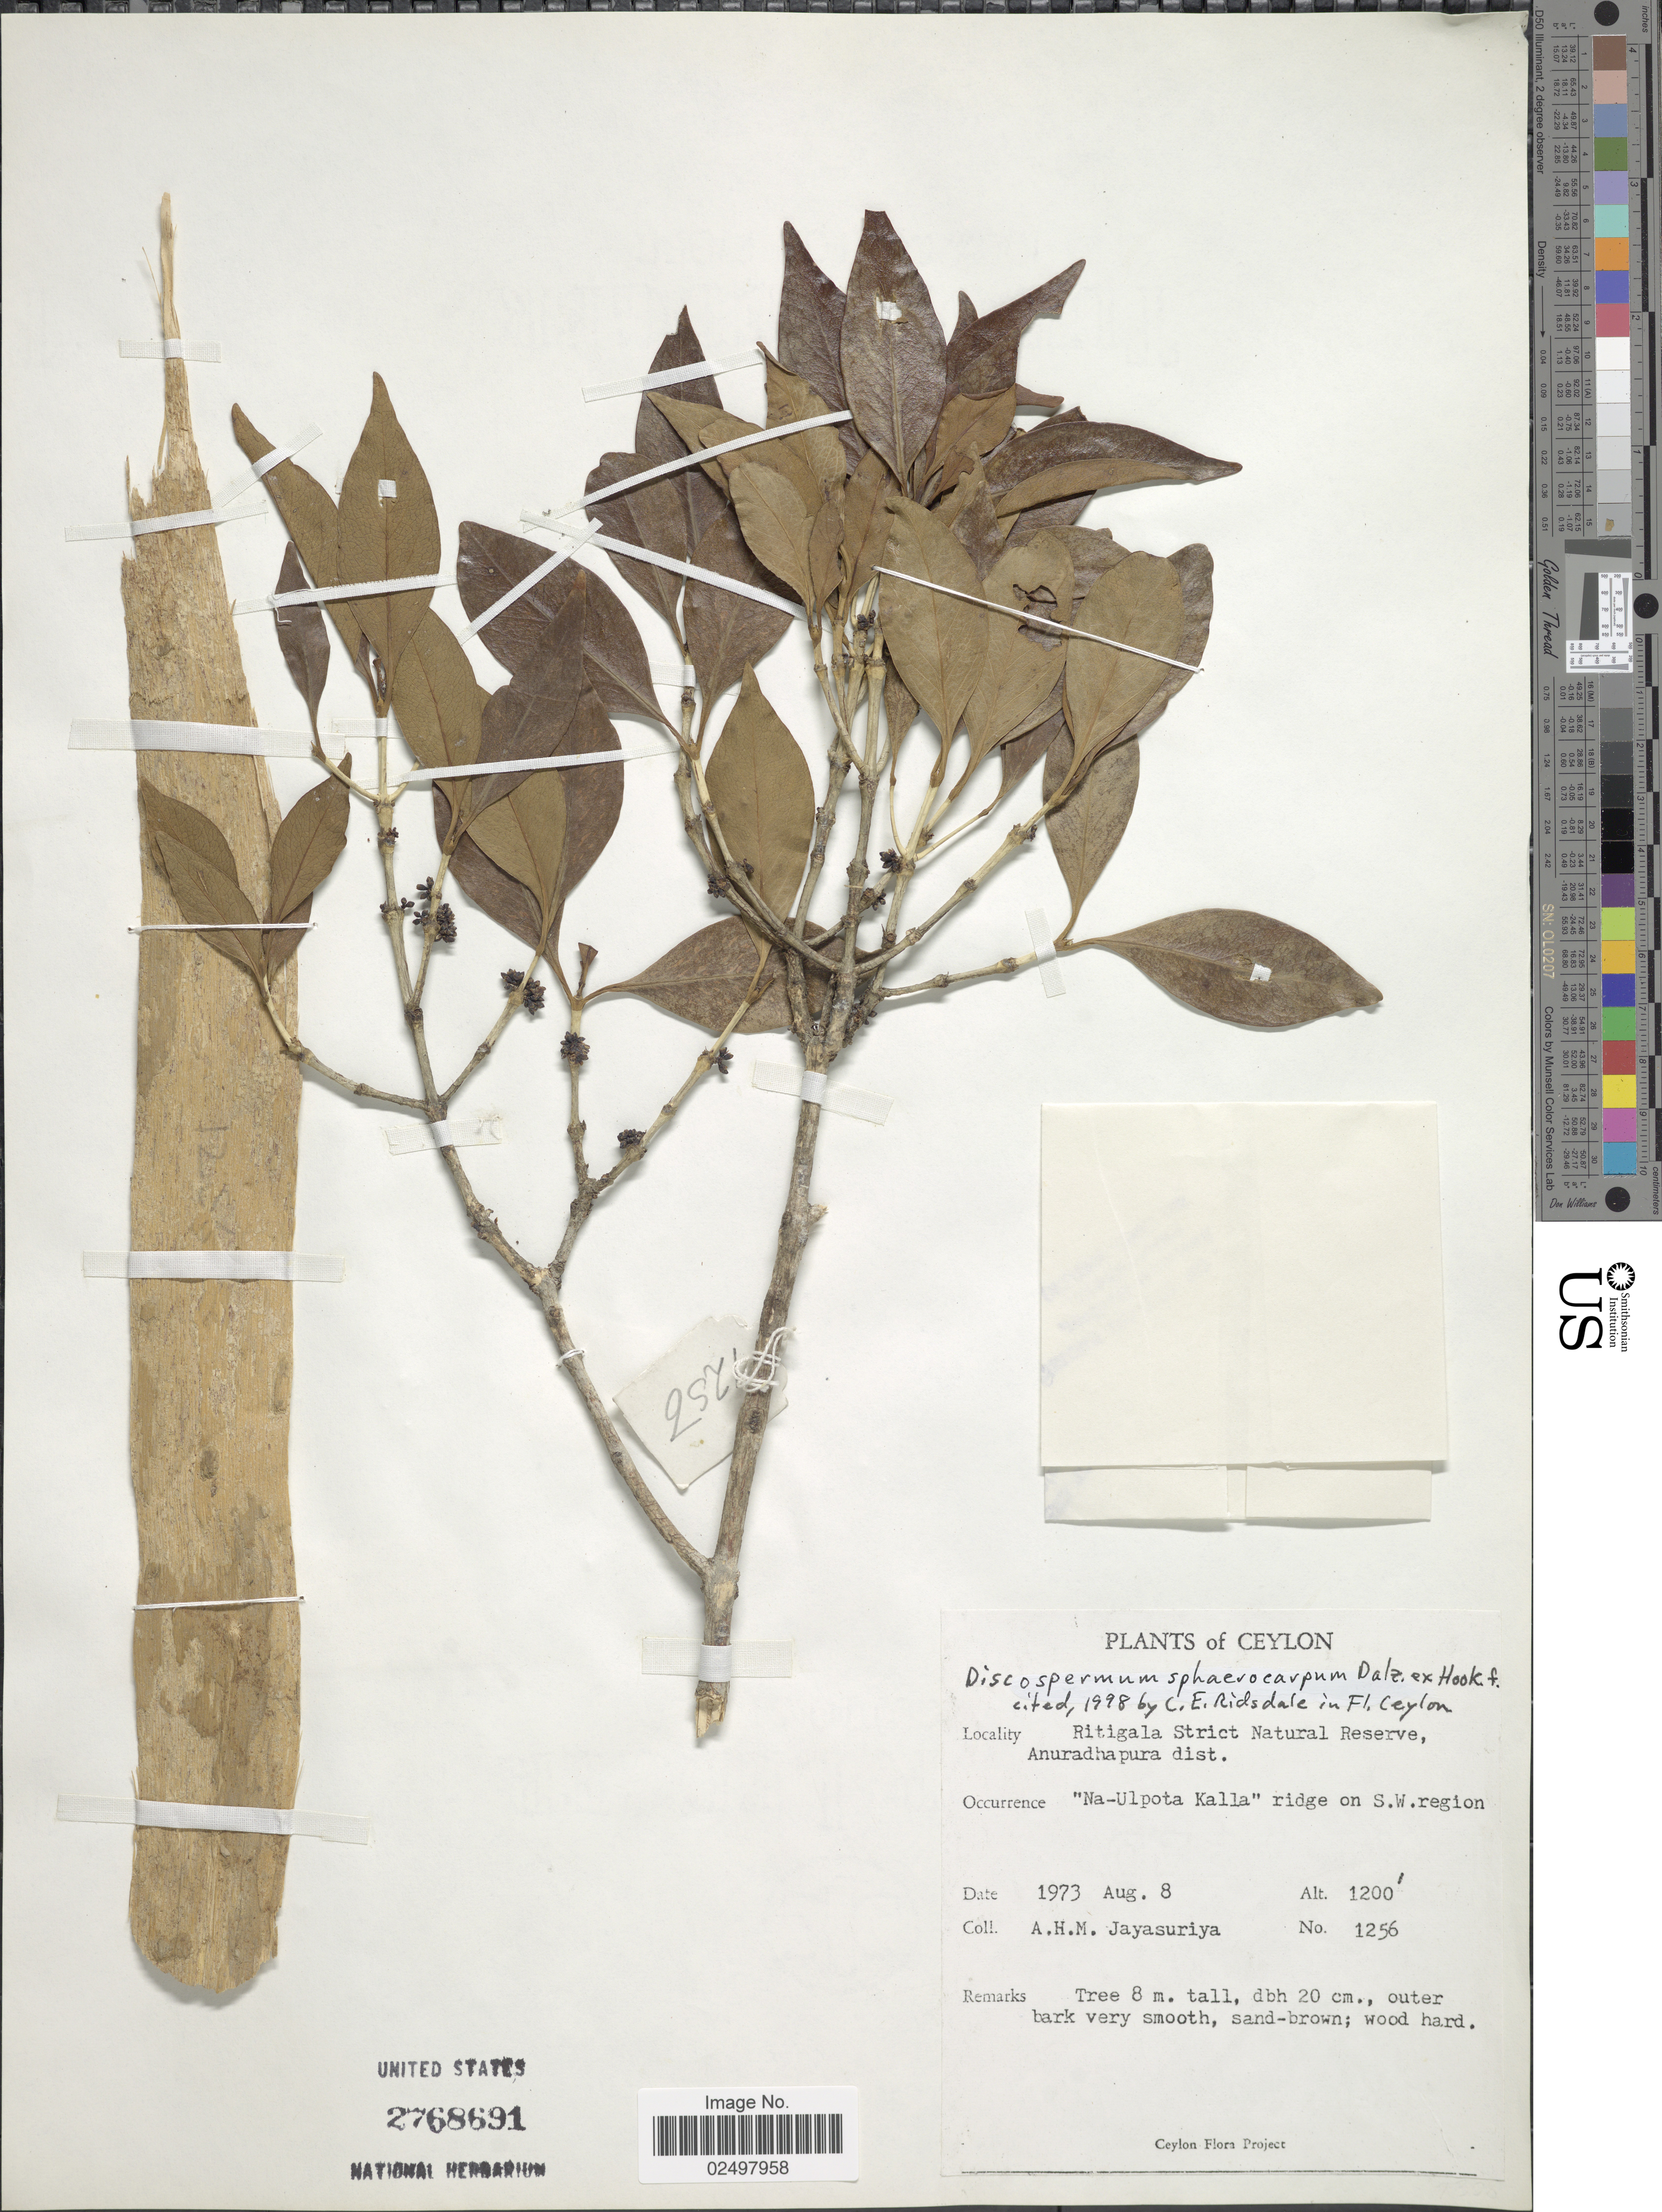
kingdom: Plantae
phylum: Tracheophyta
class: Magnoliopsida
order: Gentianales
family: Rubiaceae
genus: Discospermum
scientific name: Discospermum sphaerocarpum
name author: Dalzell ex Hook. f.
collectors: A. H. Jayasuriya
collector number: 1256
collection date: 1973-08-08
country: Sri Lanka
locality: Ceylon, Ritigala Strict Natural Reserve, Anuradhapura dist., "Na-Ulopta Kalla"ridge on S.W. region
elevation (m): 366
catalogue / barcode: US 2768691